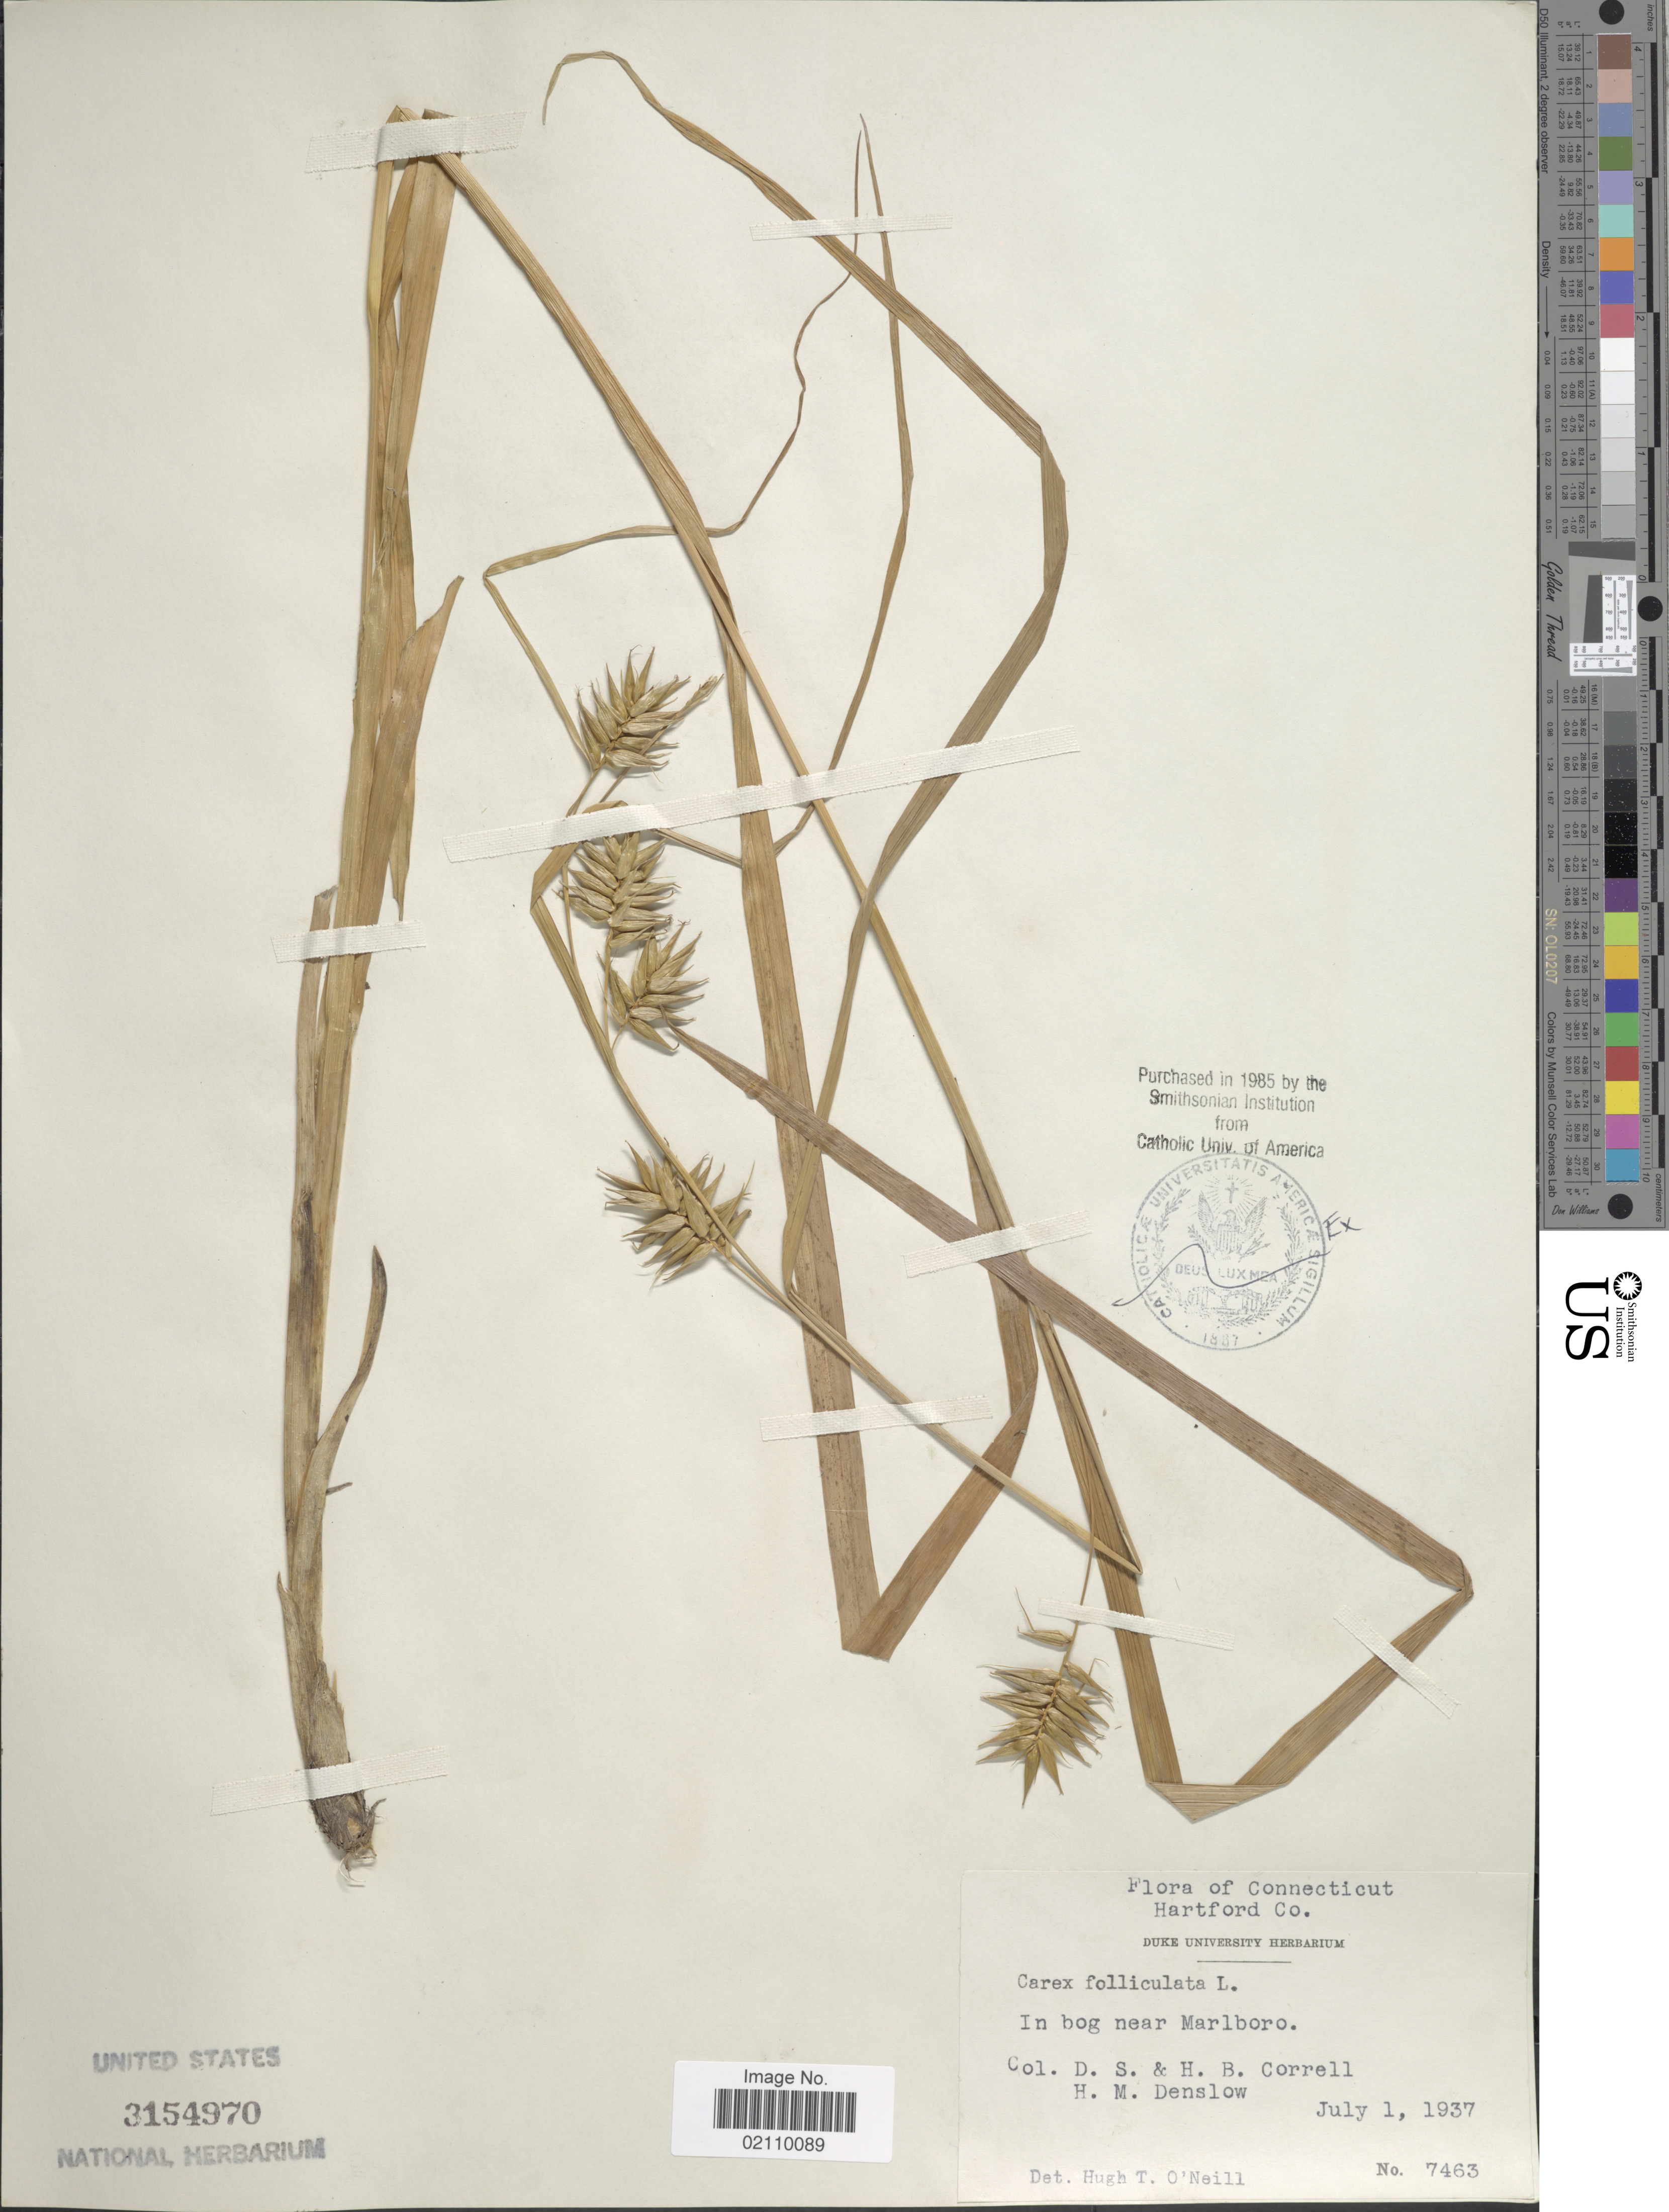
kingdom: Plantae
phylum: Tracheophyta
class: Liliopsida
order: Poales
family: Cyperaceae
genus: Carex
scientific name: Carex folliculata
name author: L.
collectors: D. S. Correll & H. Correll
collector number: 7463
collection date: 1937-07-01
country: United States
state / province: Connecticut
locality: Hartford Co., in bog near Marlboro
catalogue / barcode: US 3154970